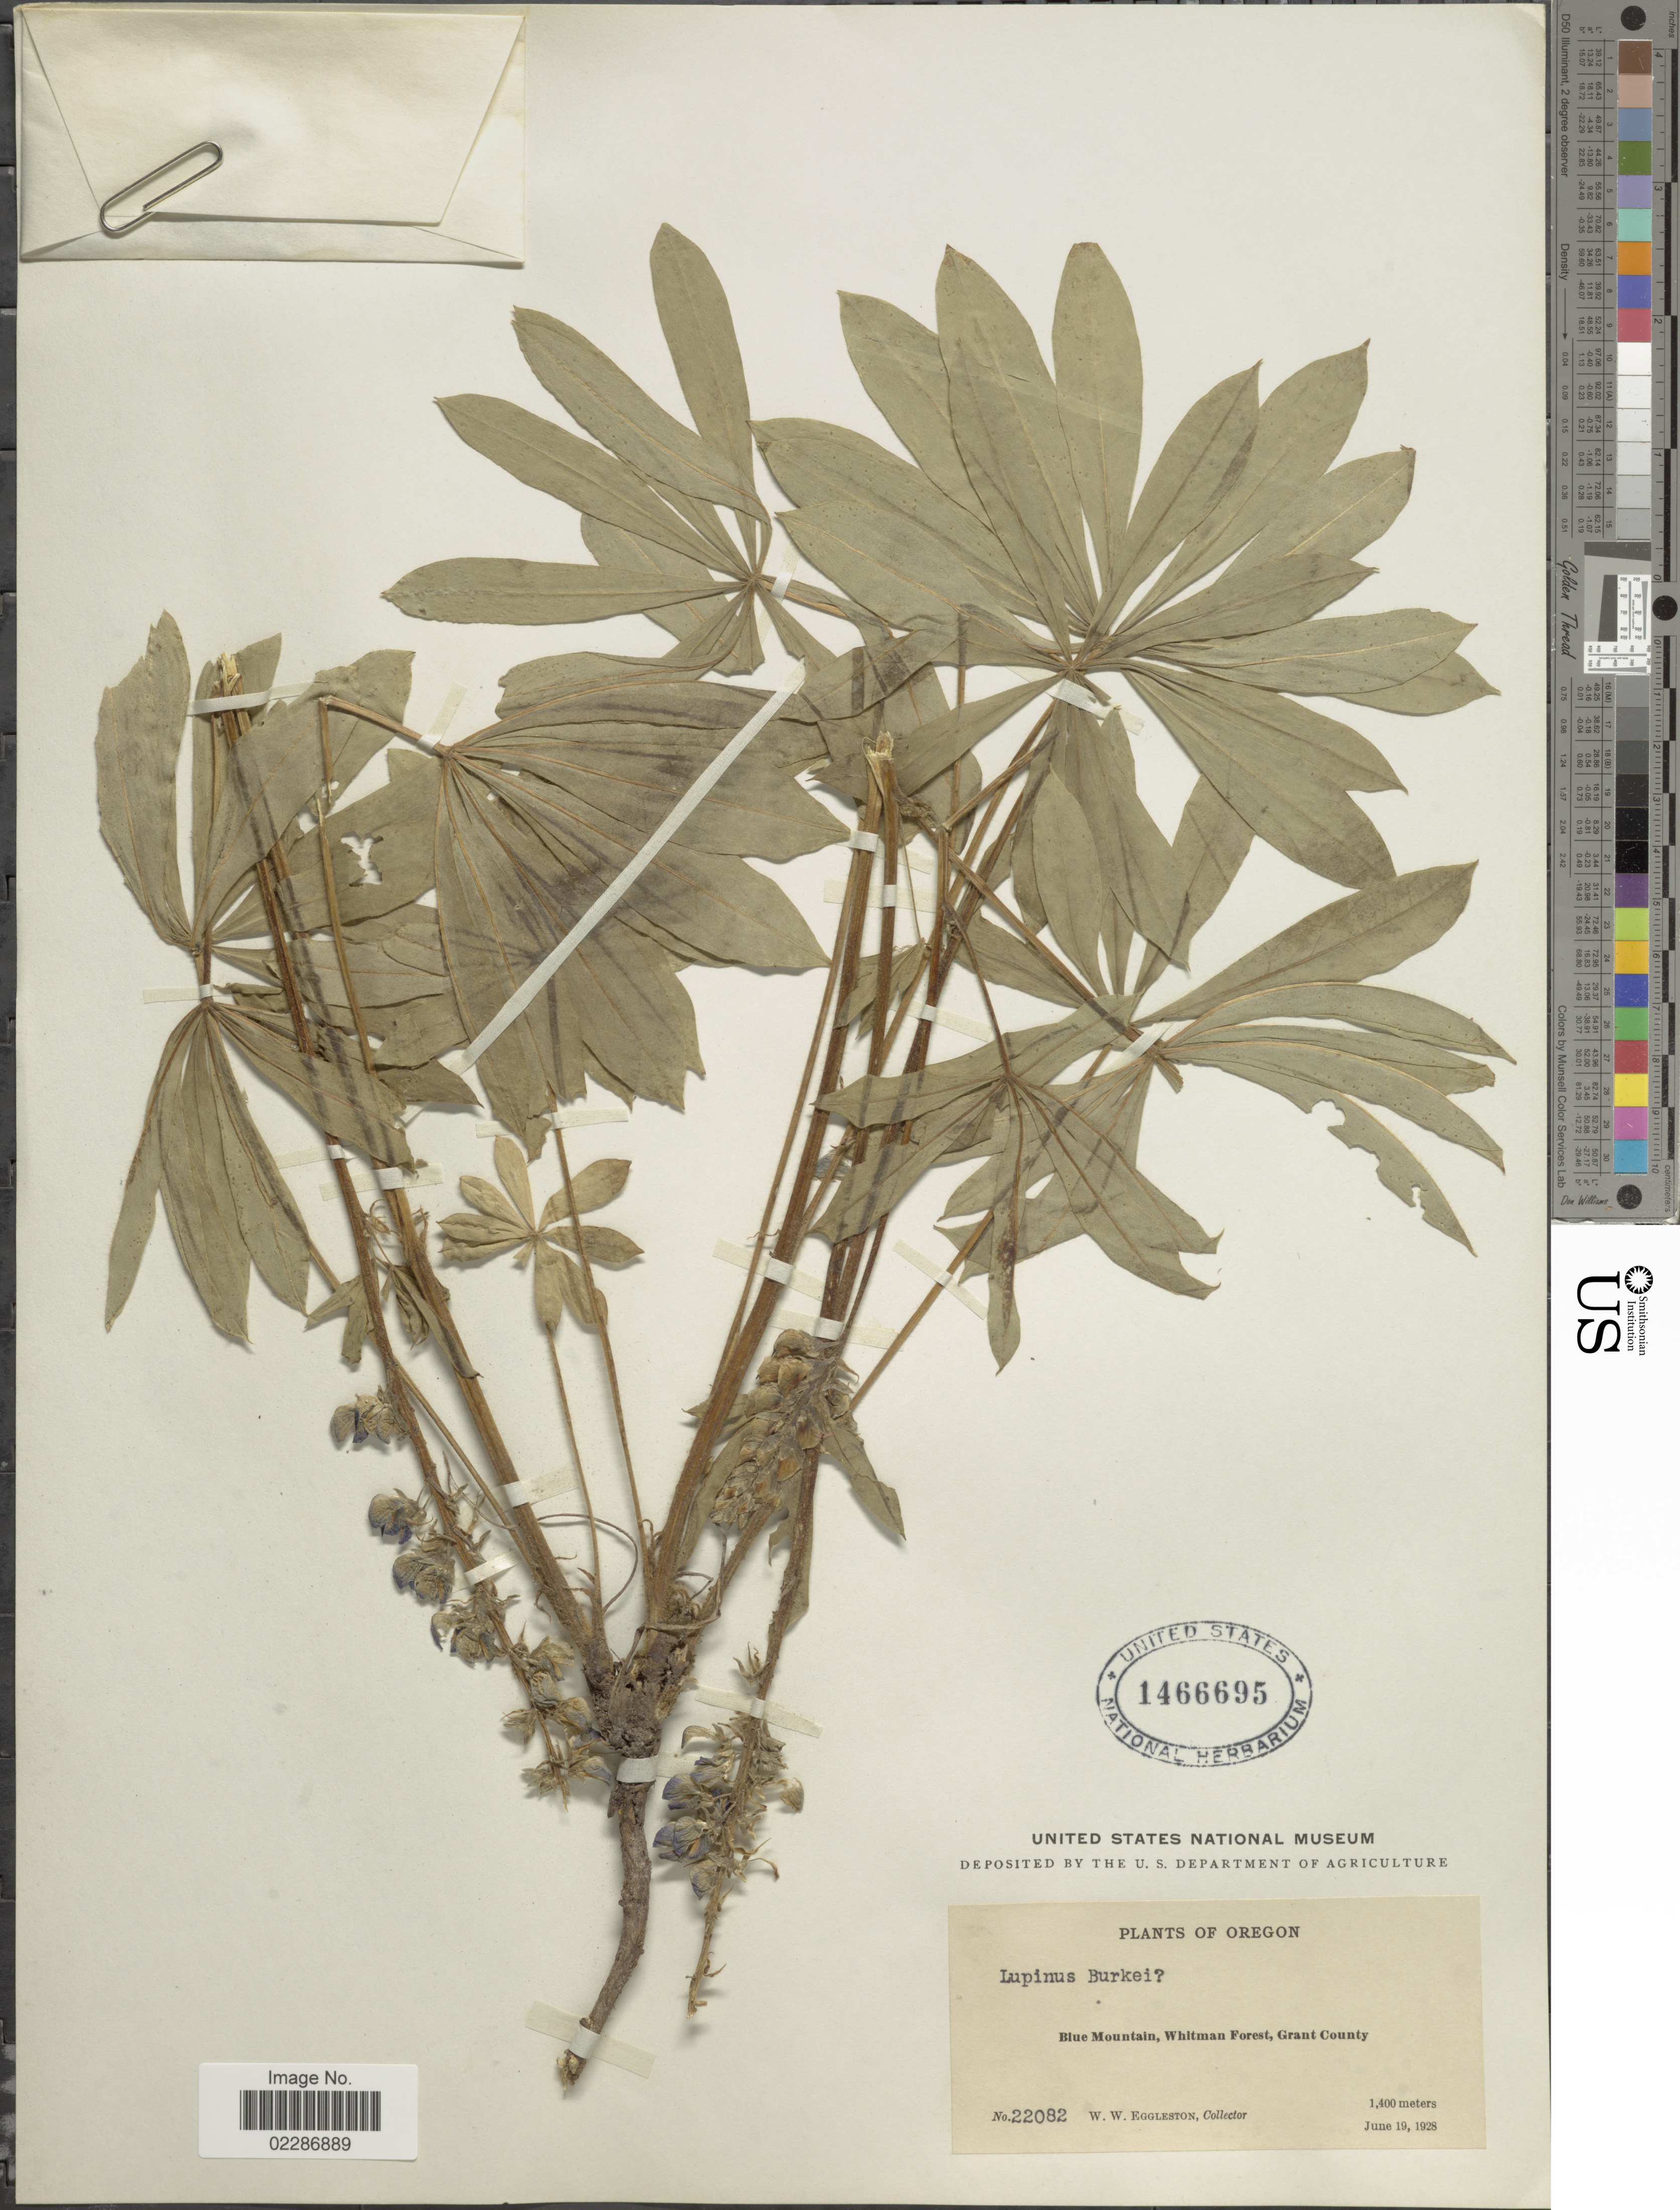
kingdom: Plantae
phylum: Tracheophyta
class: Magnoliopsida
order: Fabales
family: Fabaceae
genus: Lupinus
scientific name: Lupinus burkei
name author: S. Watson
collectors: W. W. Eggleston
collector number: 22082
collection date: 1928-06-19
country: United States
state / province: Oregon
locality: Blue Mountain, Whitman Forest, Grant County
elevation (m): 1400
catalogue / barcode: US 1466695